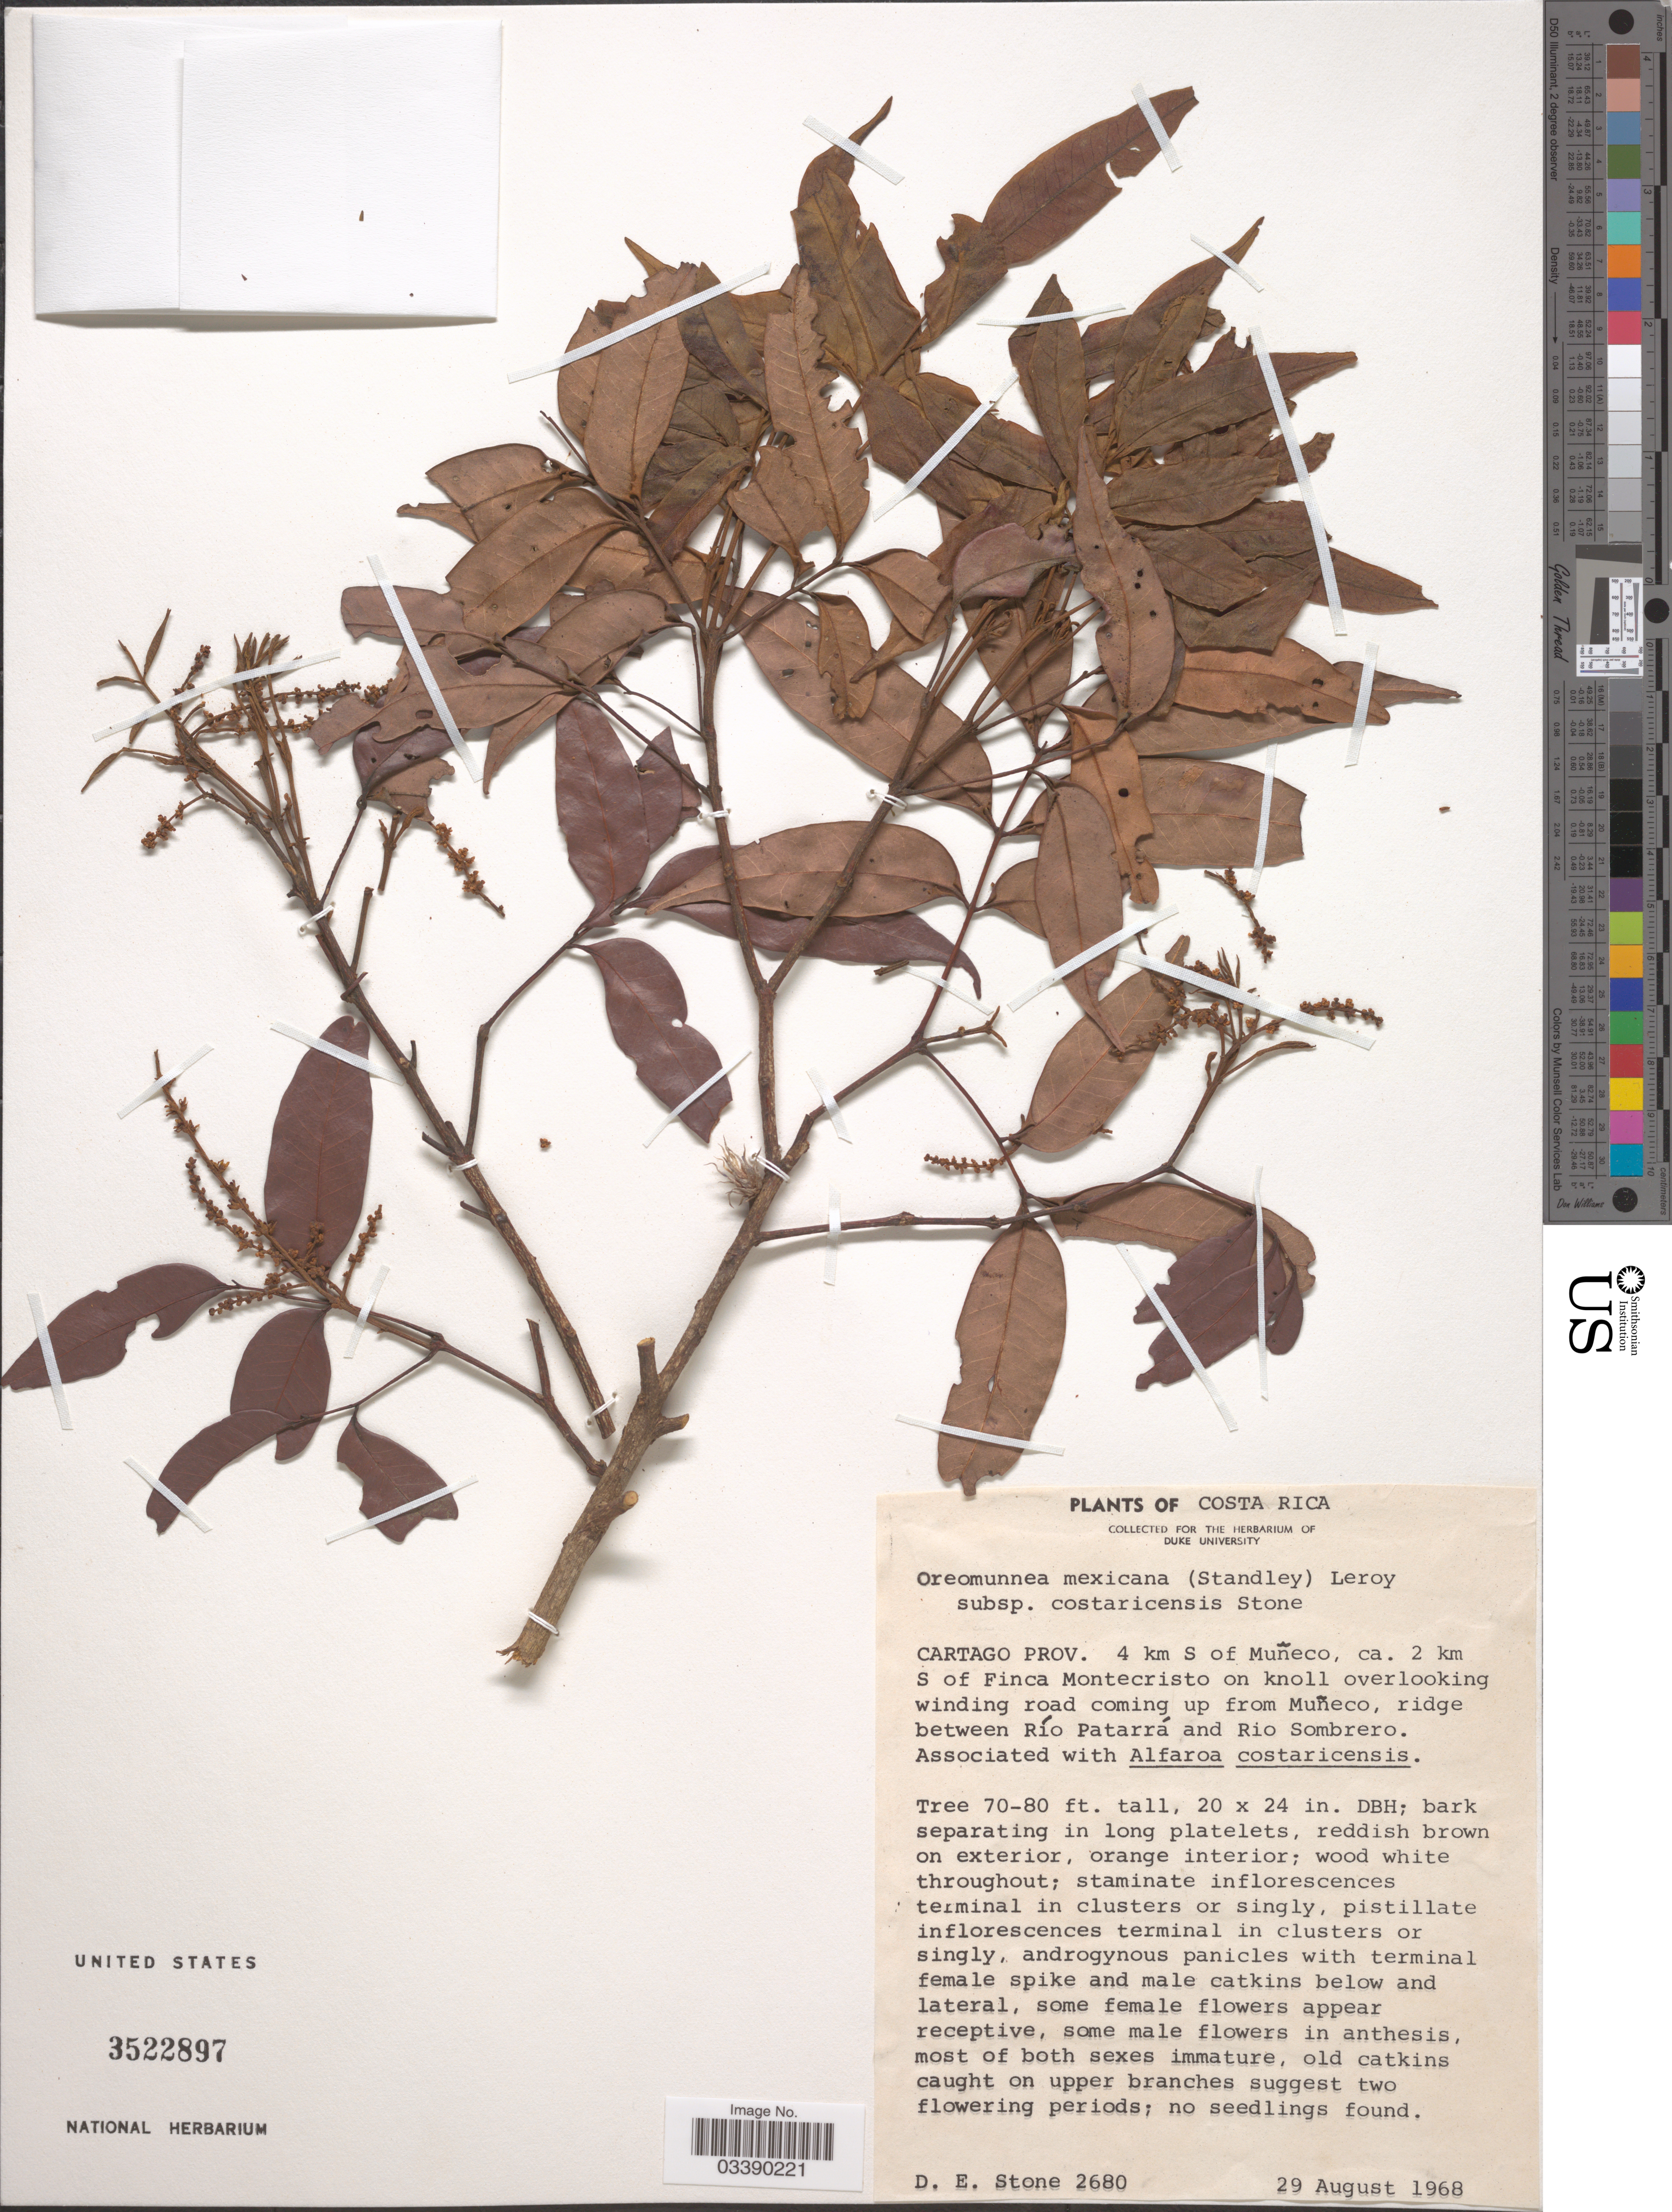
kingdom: Plantae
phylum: Tracheophyta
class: Magnoliopsida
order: Fagales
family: Juglandaceae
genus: Oreomunnea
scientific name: Oreomunnea mexicana subsp. costaricensis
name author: D.E Stone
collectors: D. E. Stone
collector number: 2680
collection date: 1968-08-29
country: Costa Rica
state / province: Cartago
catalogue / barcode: US 3522897